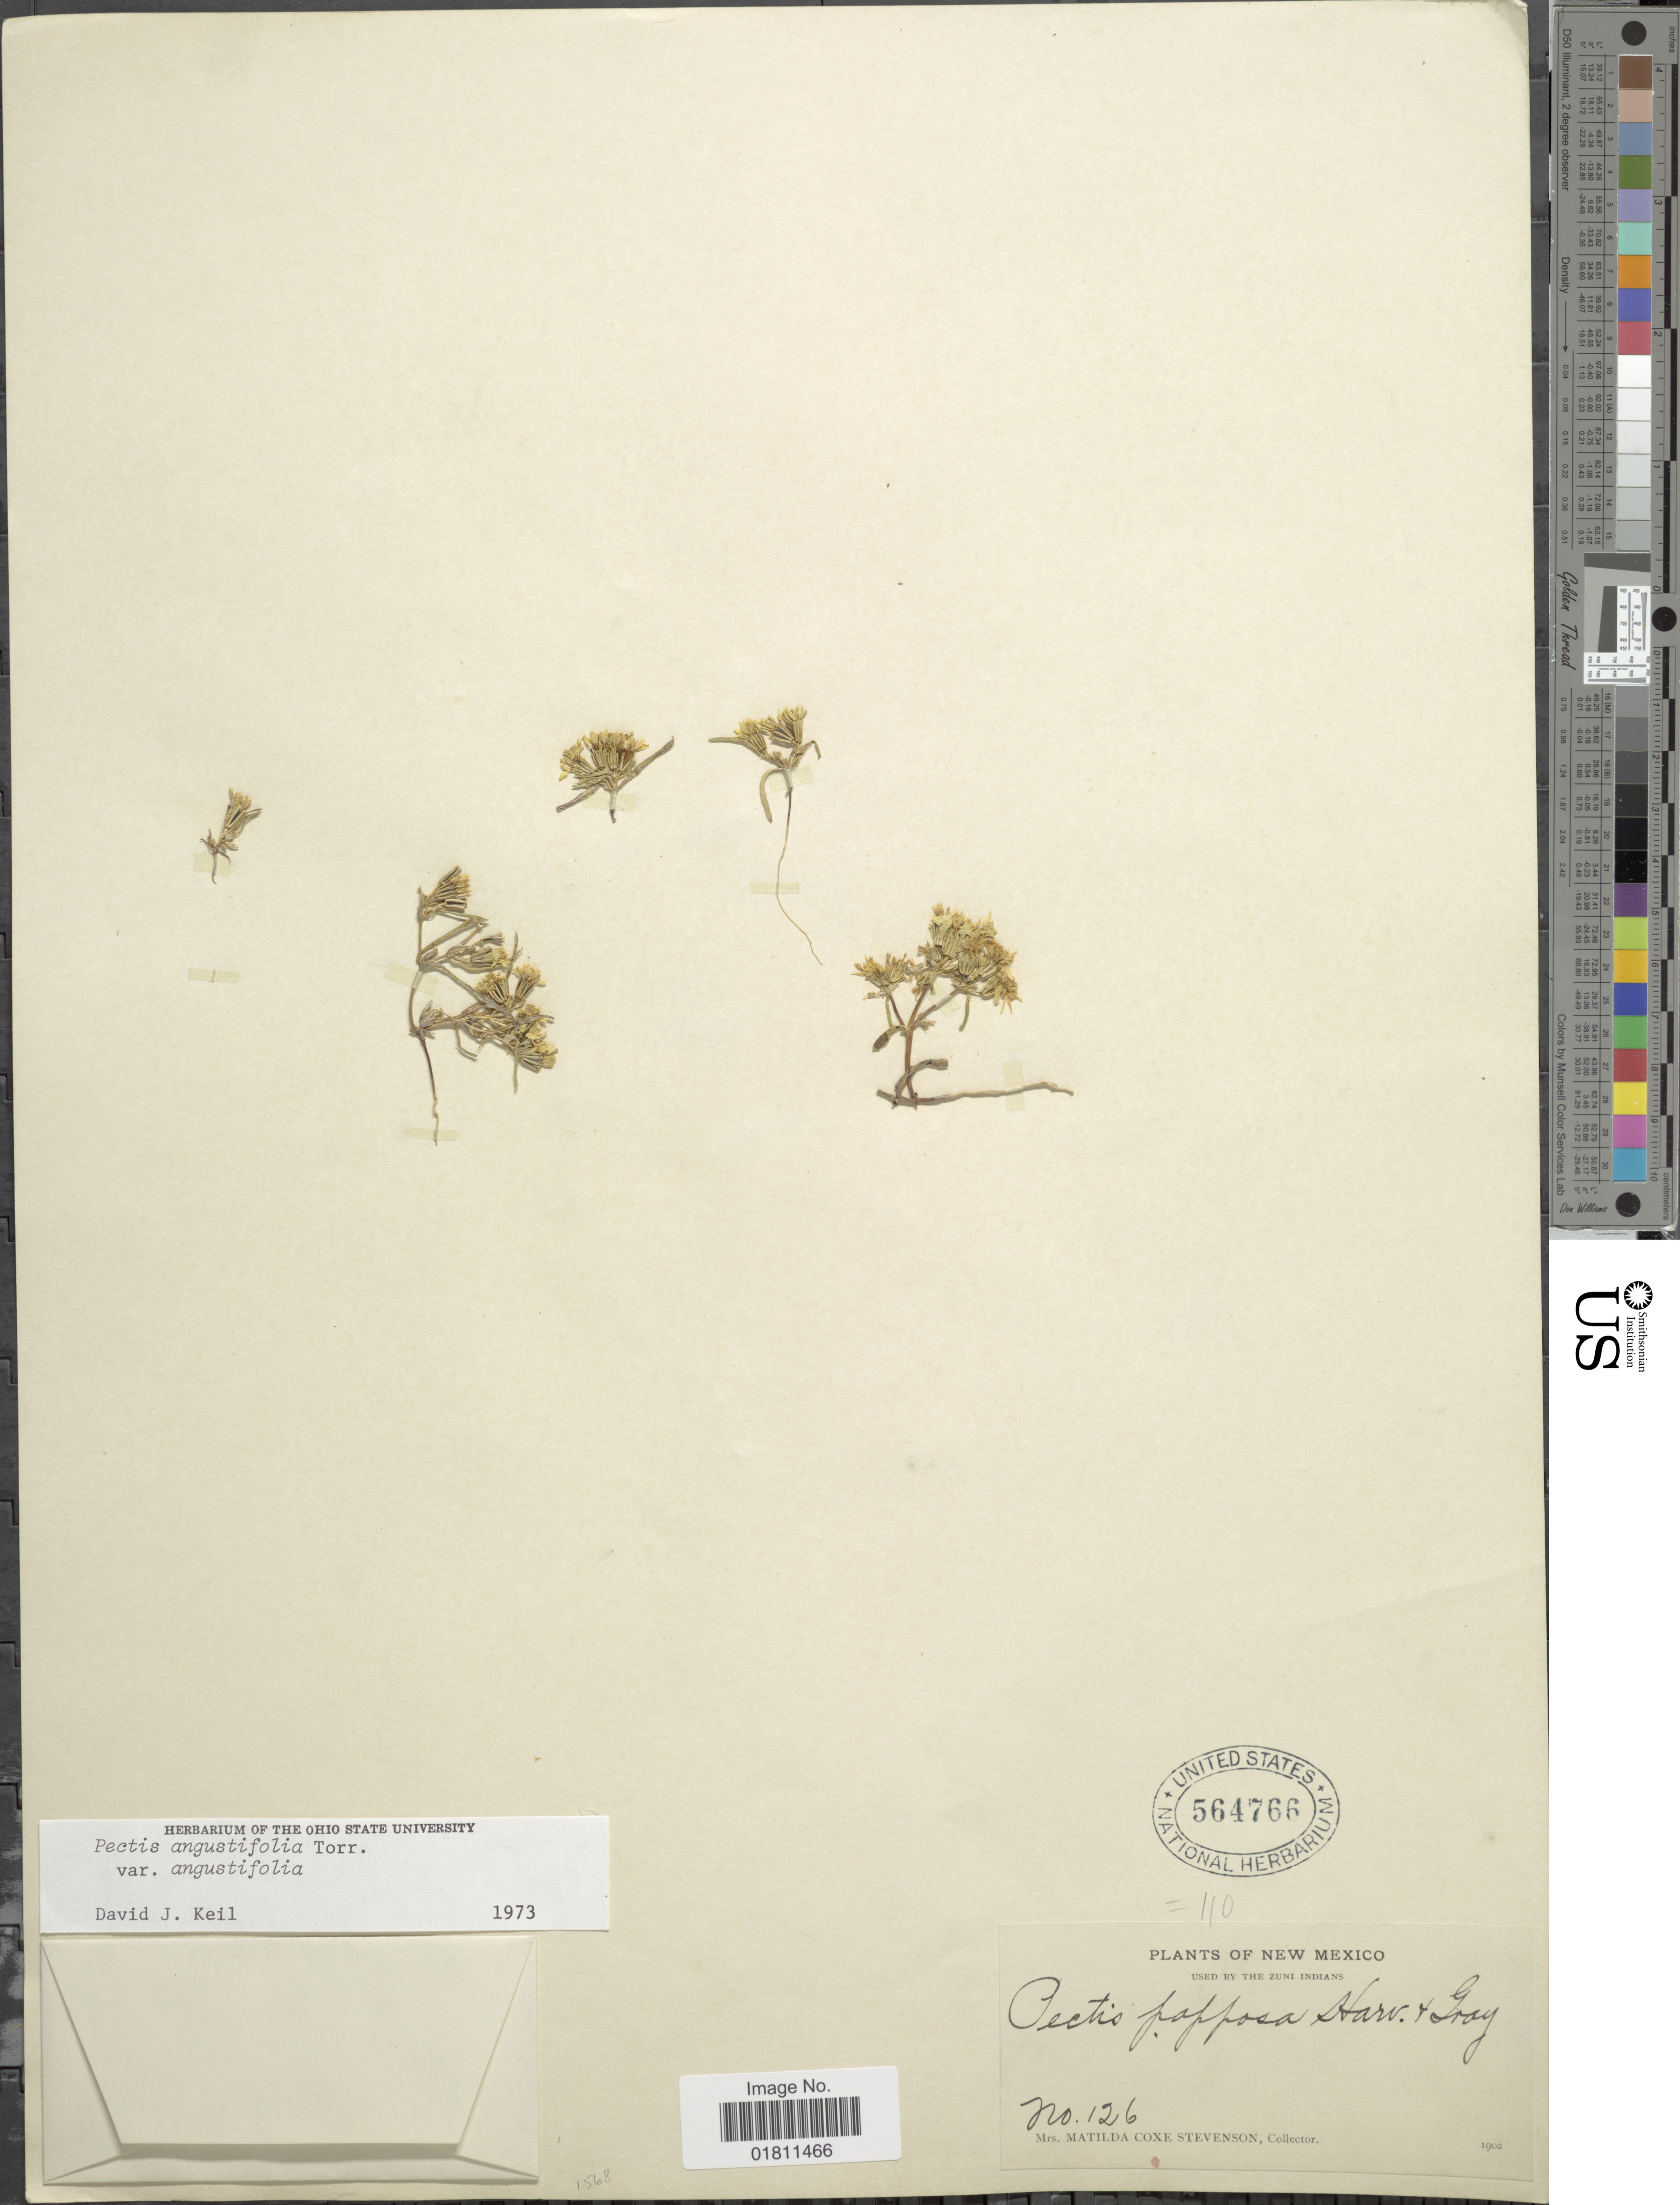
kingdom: Plantae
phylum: Tracheophyta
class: Magnoliopsida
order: Asterales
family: Asteraceae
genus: Pectis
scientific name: Pectis angustifolia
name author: Torr.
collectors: M. Stevenson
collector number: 126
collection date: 1902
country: United States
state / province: New Mexico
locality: New Mexico.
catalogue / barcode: US 564766